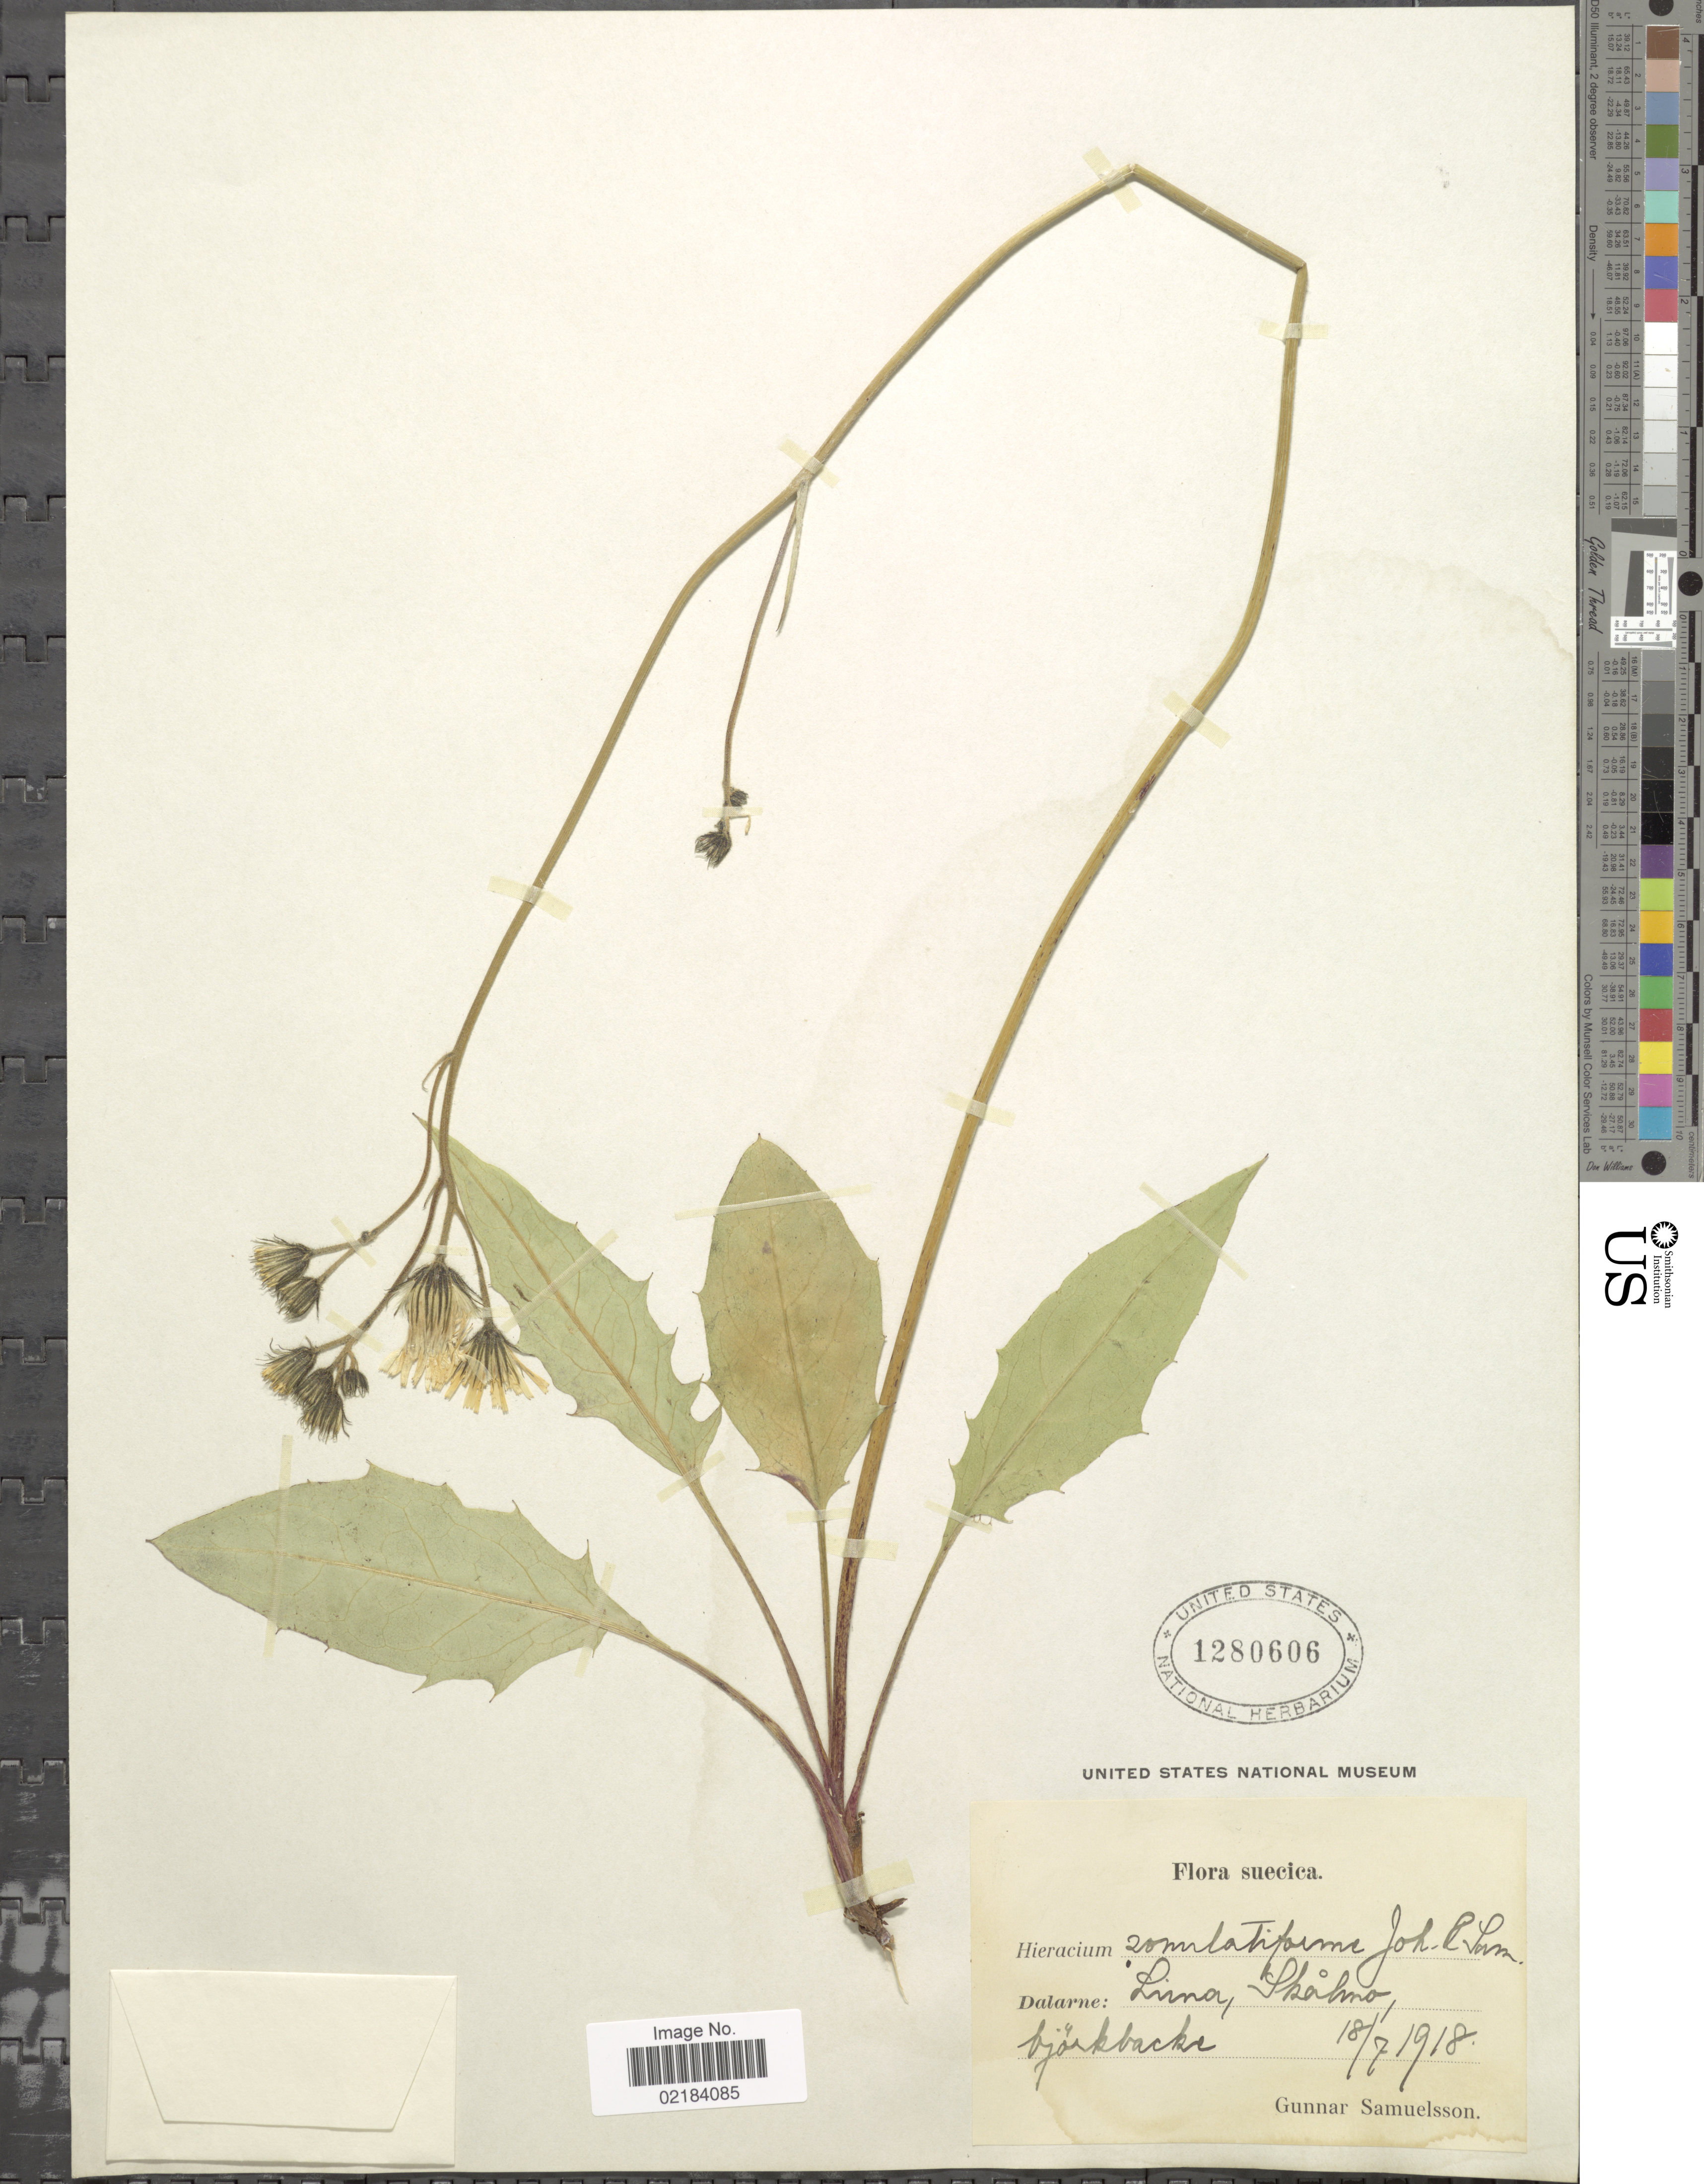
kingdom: Plantae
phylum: Tracheophyta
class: Magnoliopsida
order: Asterales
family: Asteraceae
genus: Hieracium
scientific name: Hieracium repandulare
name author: Druce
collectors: G. Samuelsson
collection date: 1918-07-18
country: Sweden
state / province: Dalarna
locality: Lima, Skålmo, björkbacke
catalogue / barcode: US 1280606